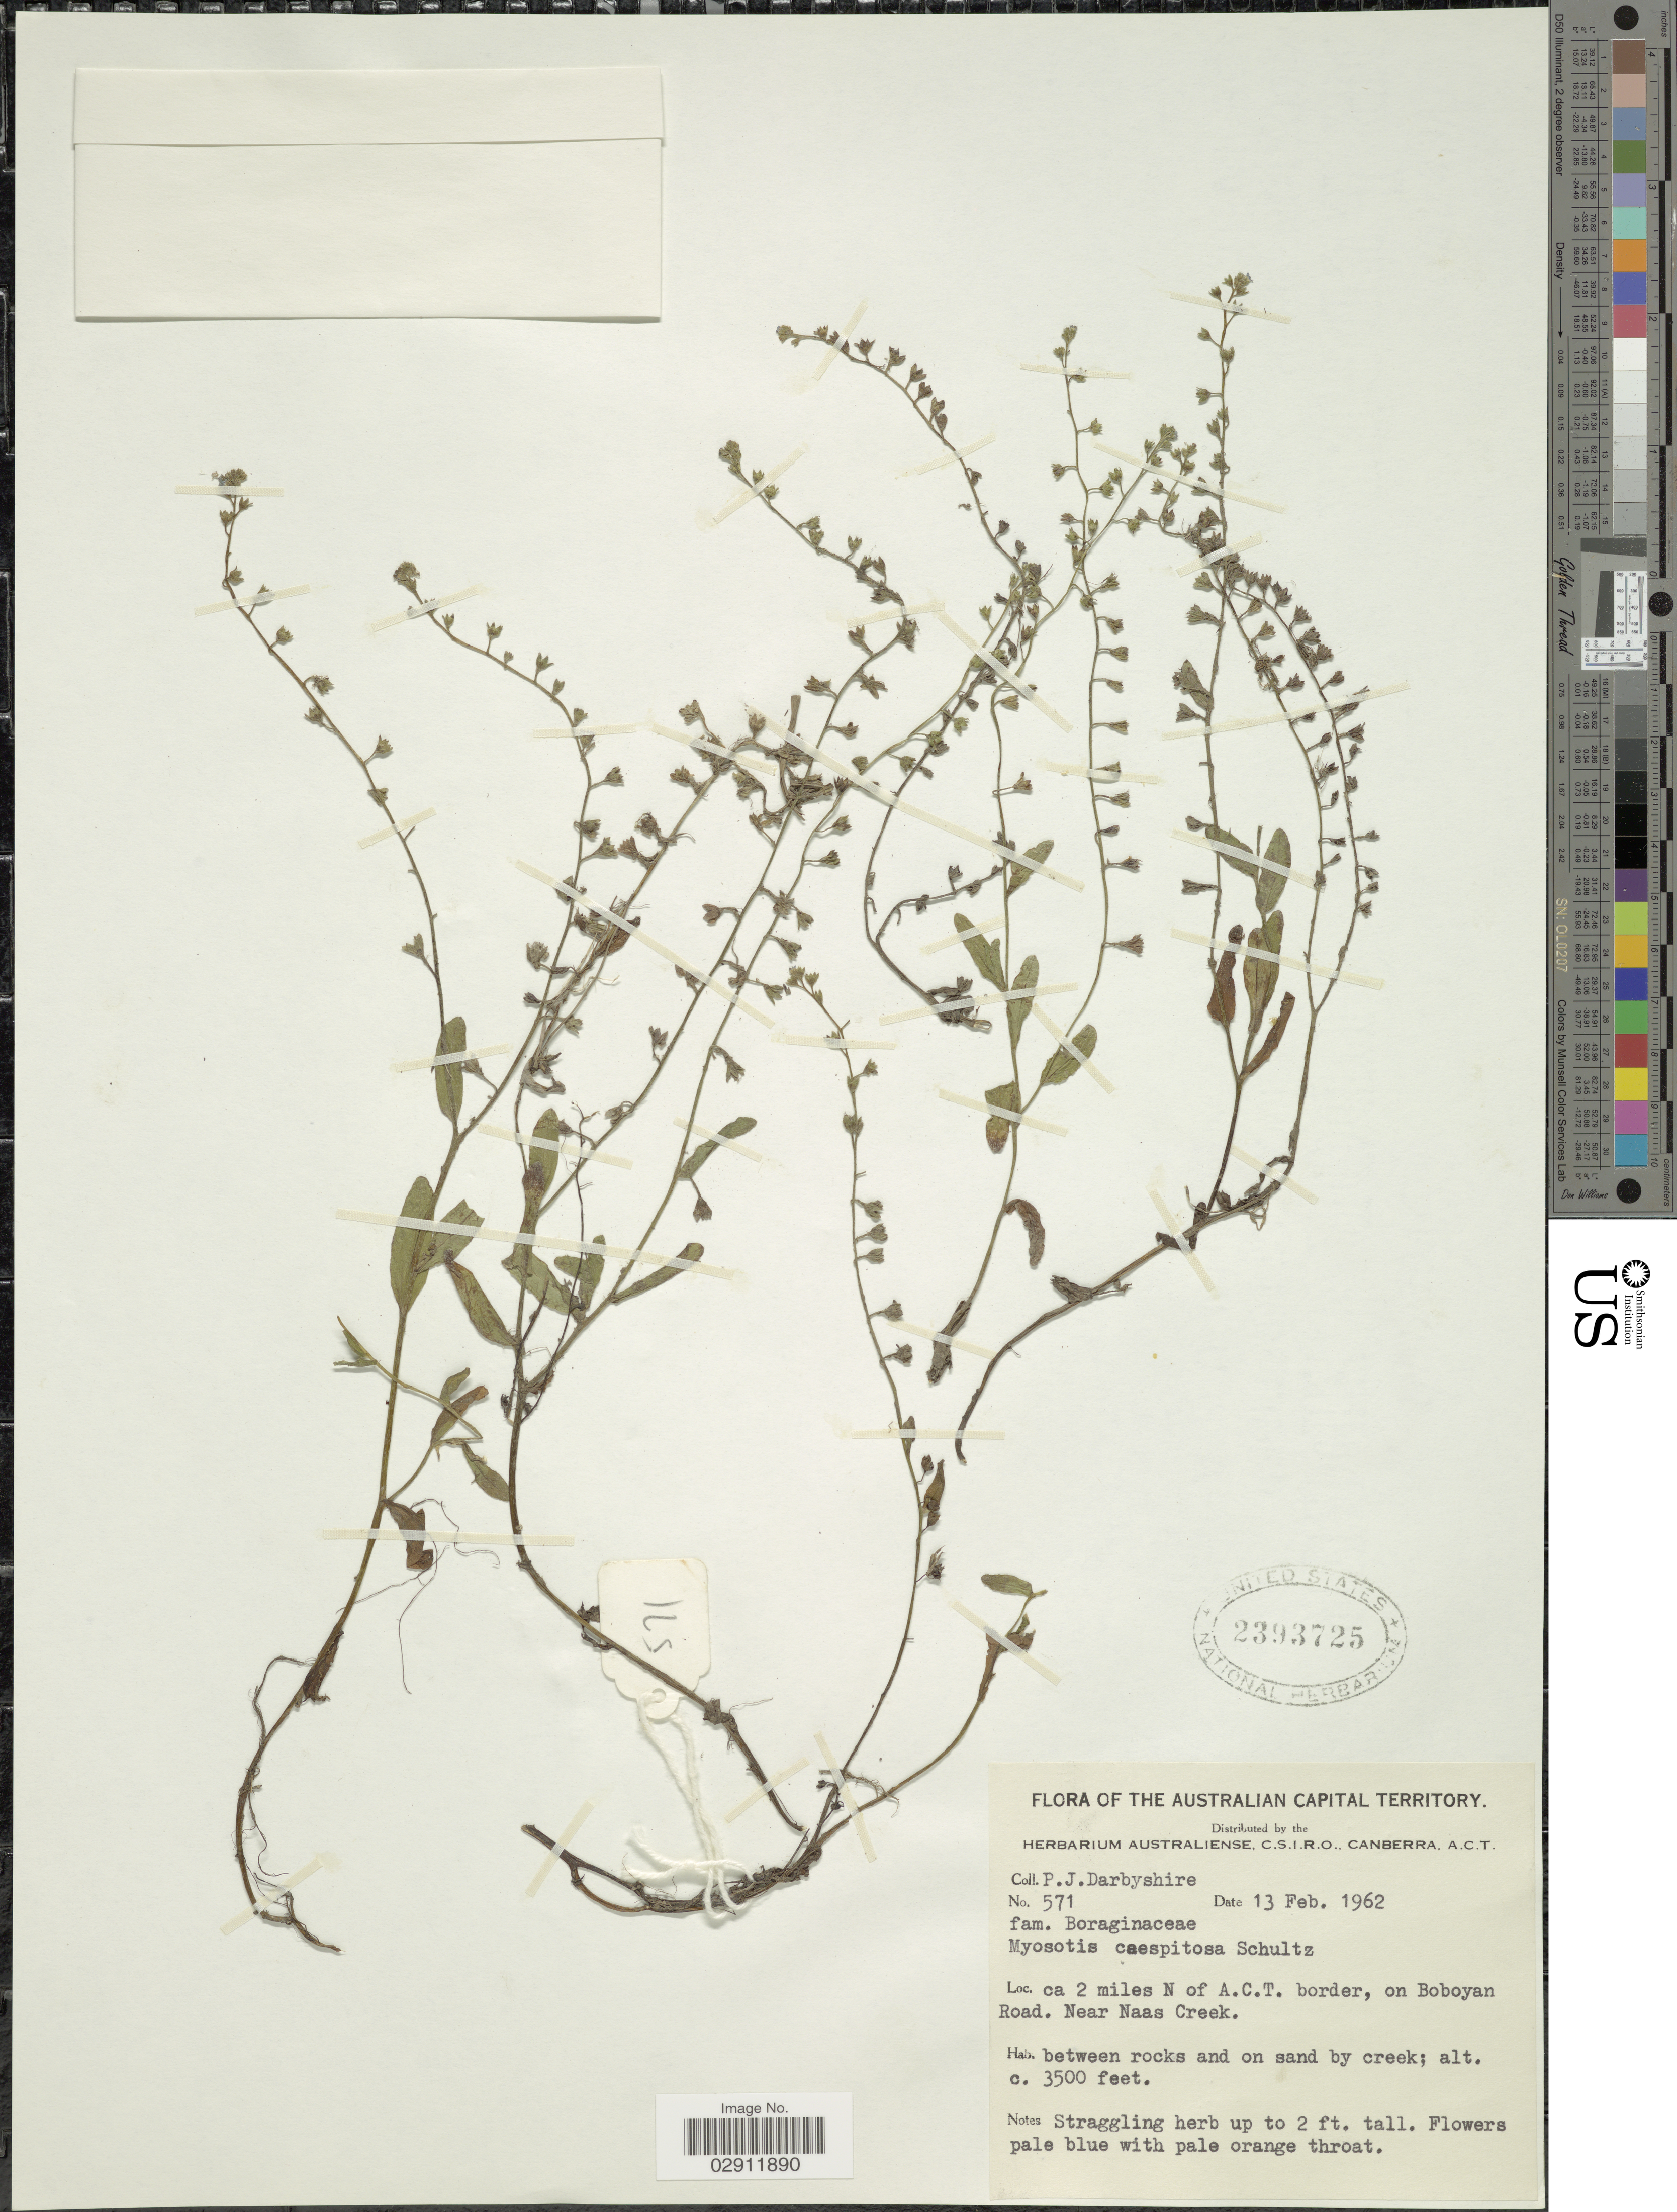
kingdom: Plantae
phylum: Tracheophyta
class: Magnoliopsida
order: Boraginales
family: Boraginaceae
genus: Myosotis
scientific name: Myosotis caespitosa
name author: Schultz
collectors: P. Darbyshire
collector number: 571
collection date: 1962-02-13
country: Australia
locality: Australian Capital Territory, ca 2 miles N of A.C.T. border, on Boboyan Road. Near Naas Creek.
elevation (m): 1067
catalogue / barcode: US 2393725